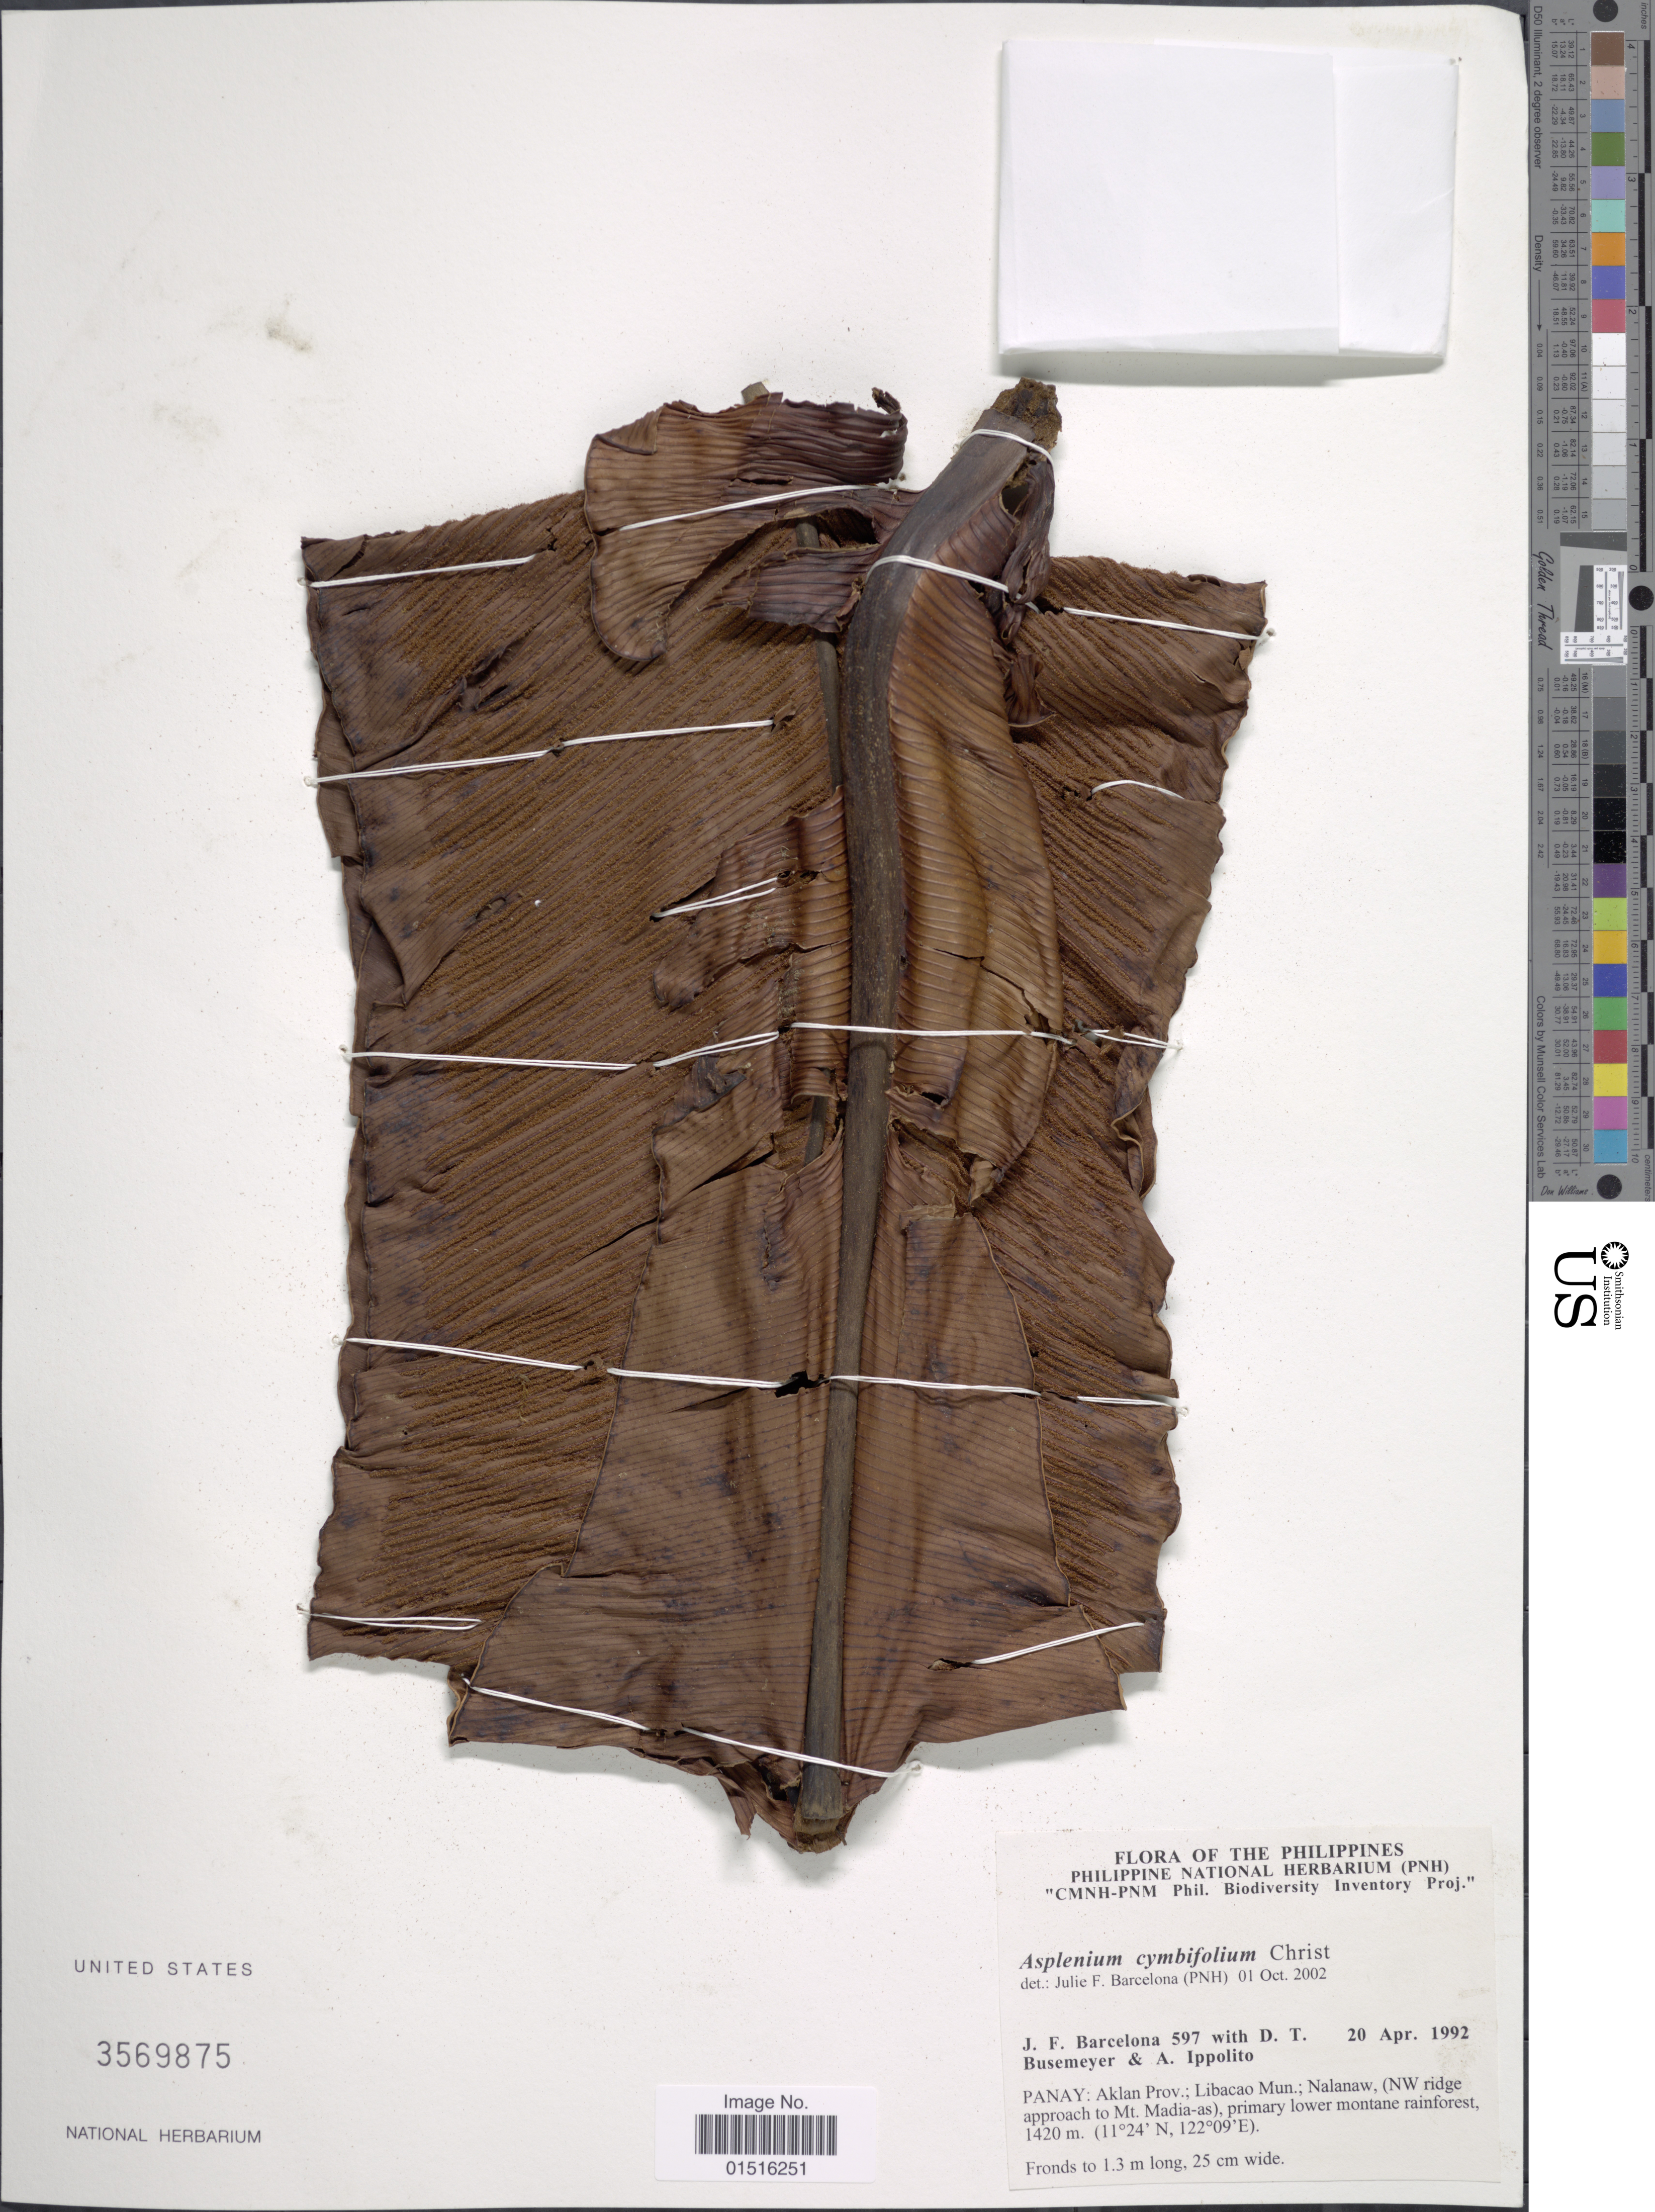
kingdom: Plantae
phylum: Tracheophyta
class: Polypodiopsida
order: Polypodiales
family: Aspleniaceae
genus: Asplenium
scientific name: Asplenium cymbifolium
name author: Christ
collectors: J. F. Barcelona, D. Busemeyer & A. Ippolito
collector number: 597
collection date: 1992-04-20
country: Philippines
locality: Panay; Aklan Prov.; Libaco Mun. ; Nalanaw, (NW ridge approach to Mt. Madia- as), primary lower montane rainforest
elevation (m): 1420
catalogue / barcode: US 3569875